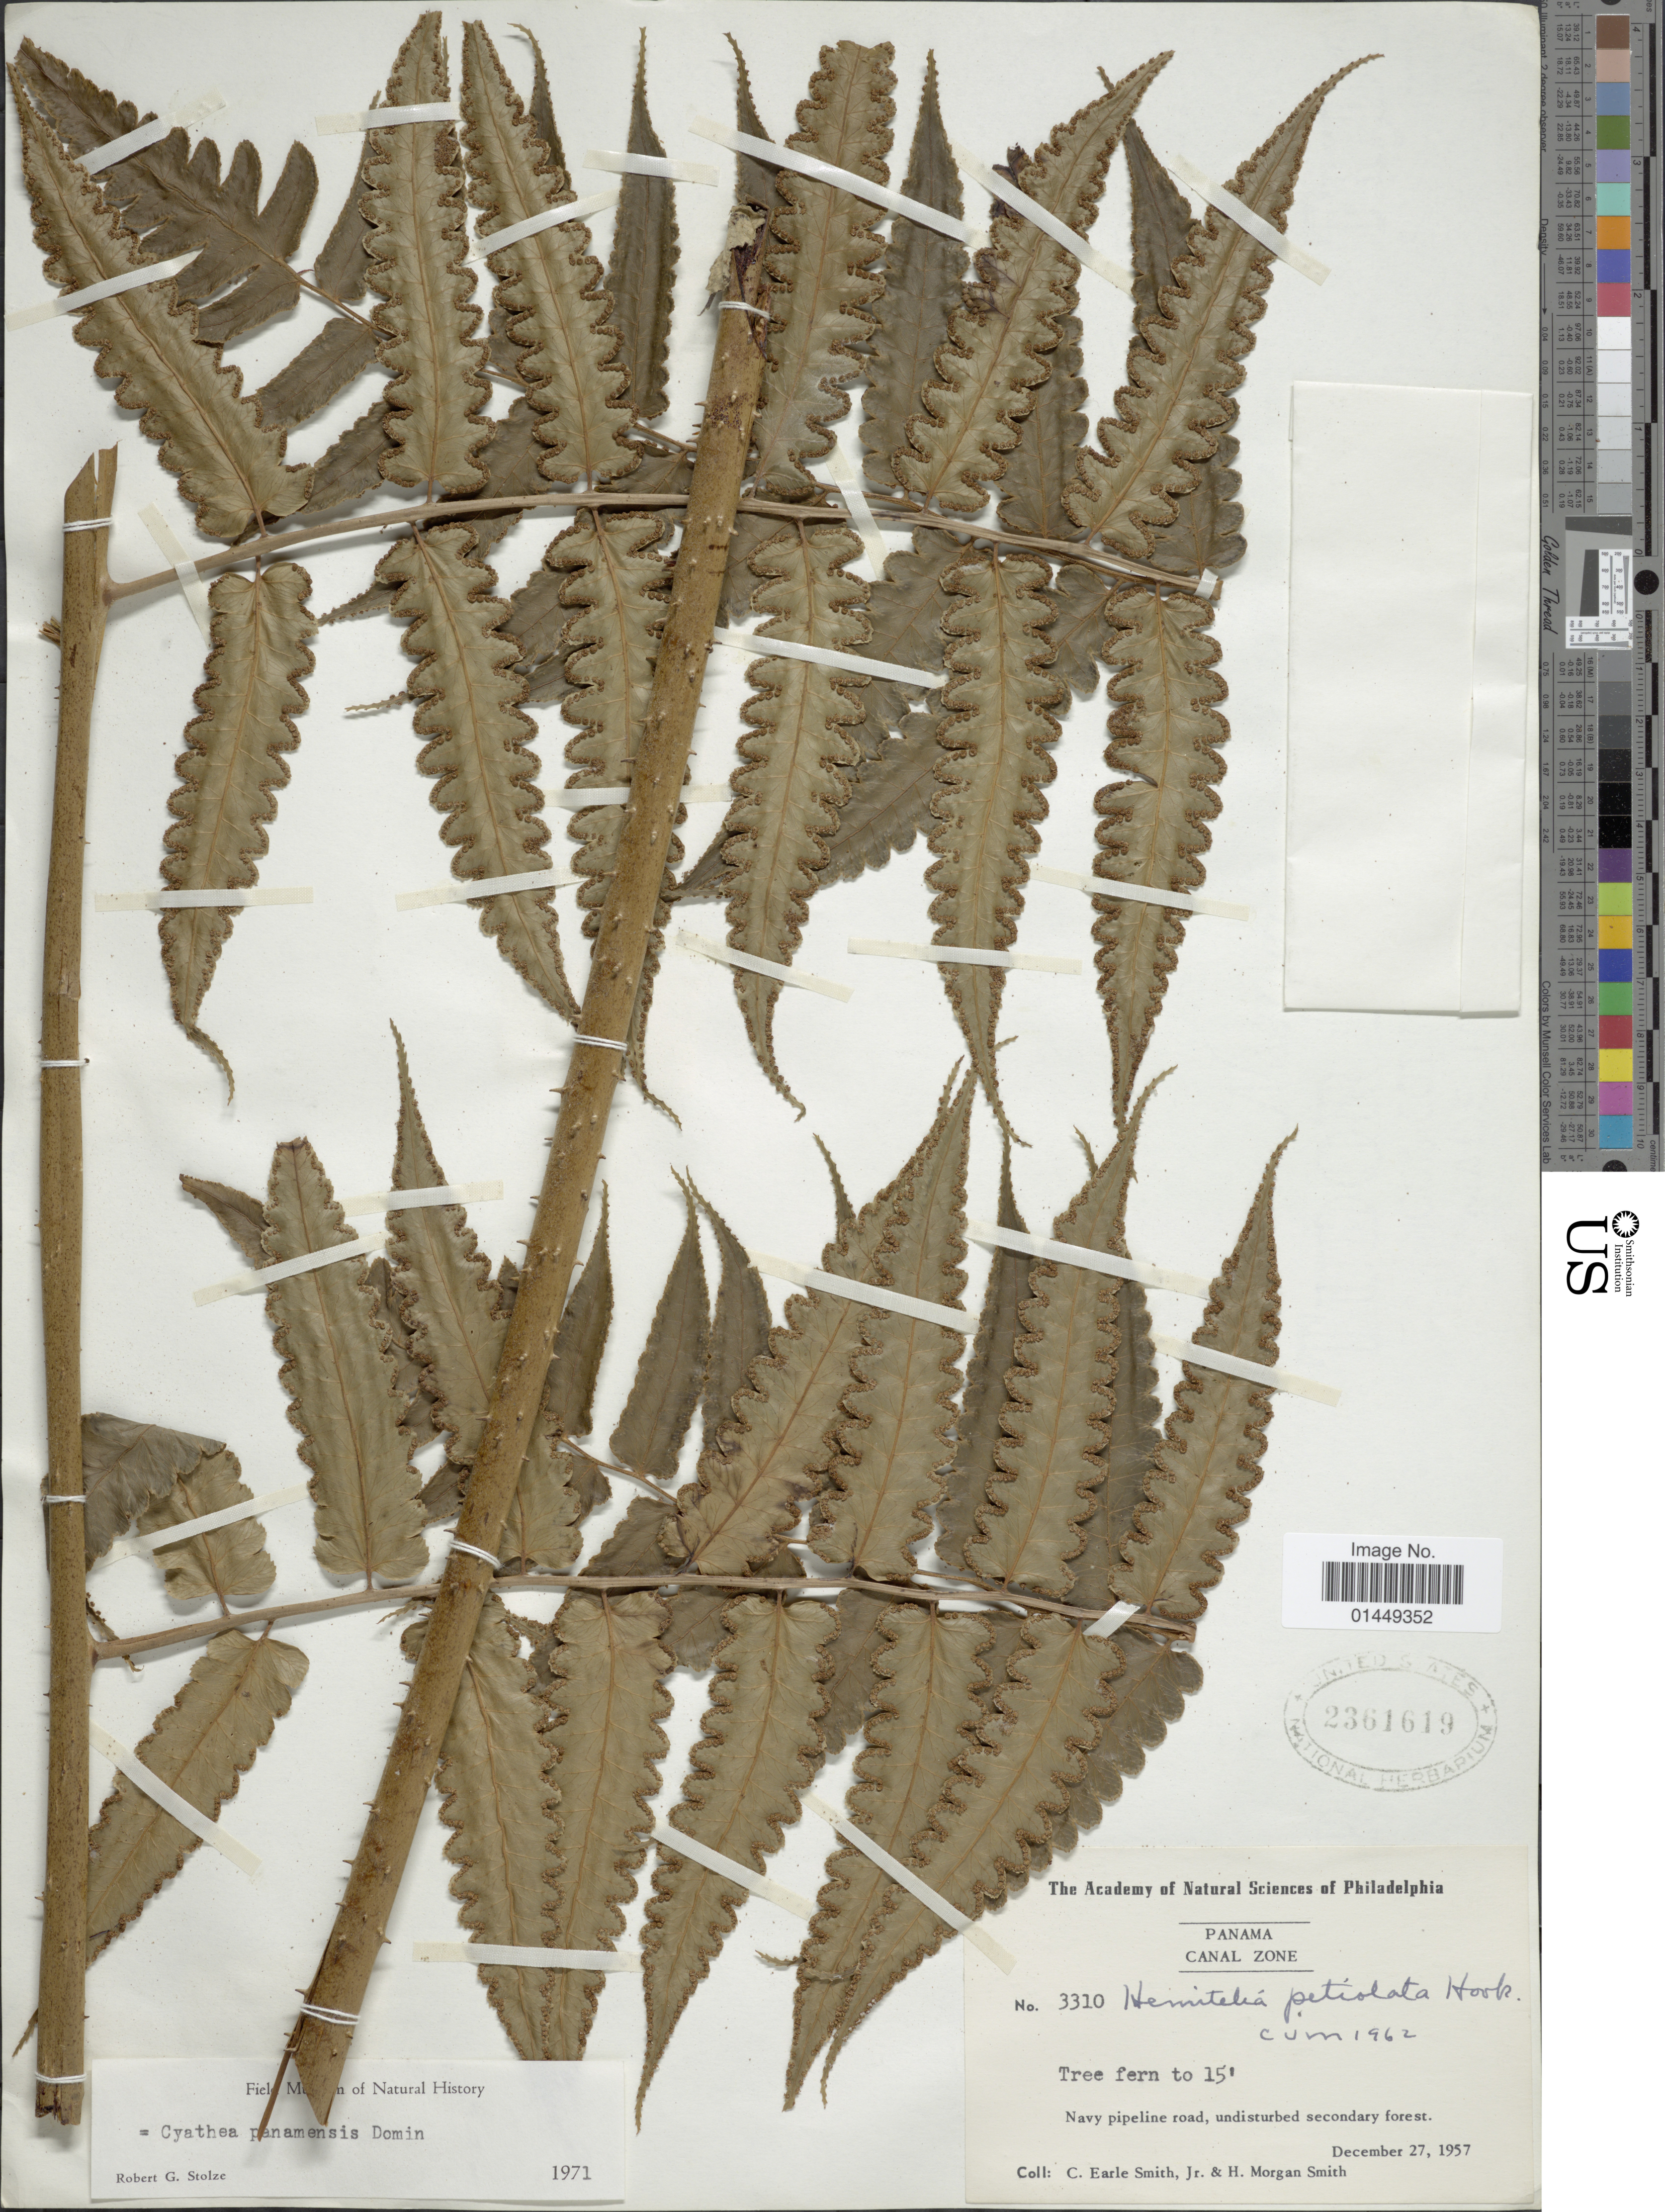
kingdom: Plantae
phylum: Tracheophyta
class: Polypodiopsida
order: Cyatheales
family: Cyatheaceae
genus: Cyathea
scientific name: Cyathea petiolata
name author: (Hook.) R.M. Tryon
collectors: C. E. Smith Jr. & H. M. Smith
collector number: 3310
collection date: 1957-12-27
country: Panama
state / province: Colón / Panamá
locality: Canal Zone. Navy pipeline road, undisturbed secondary forest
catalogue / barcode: US 2361619